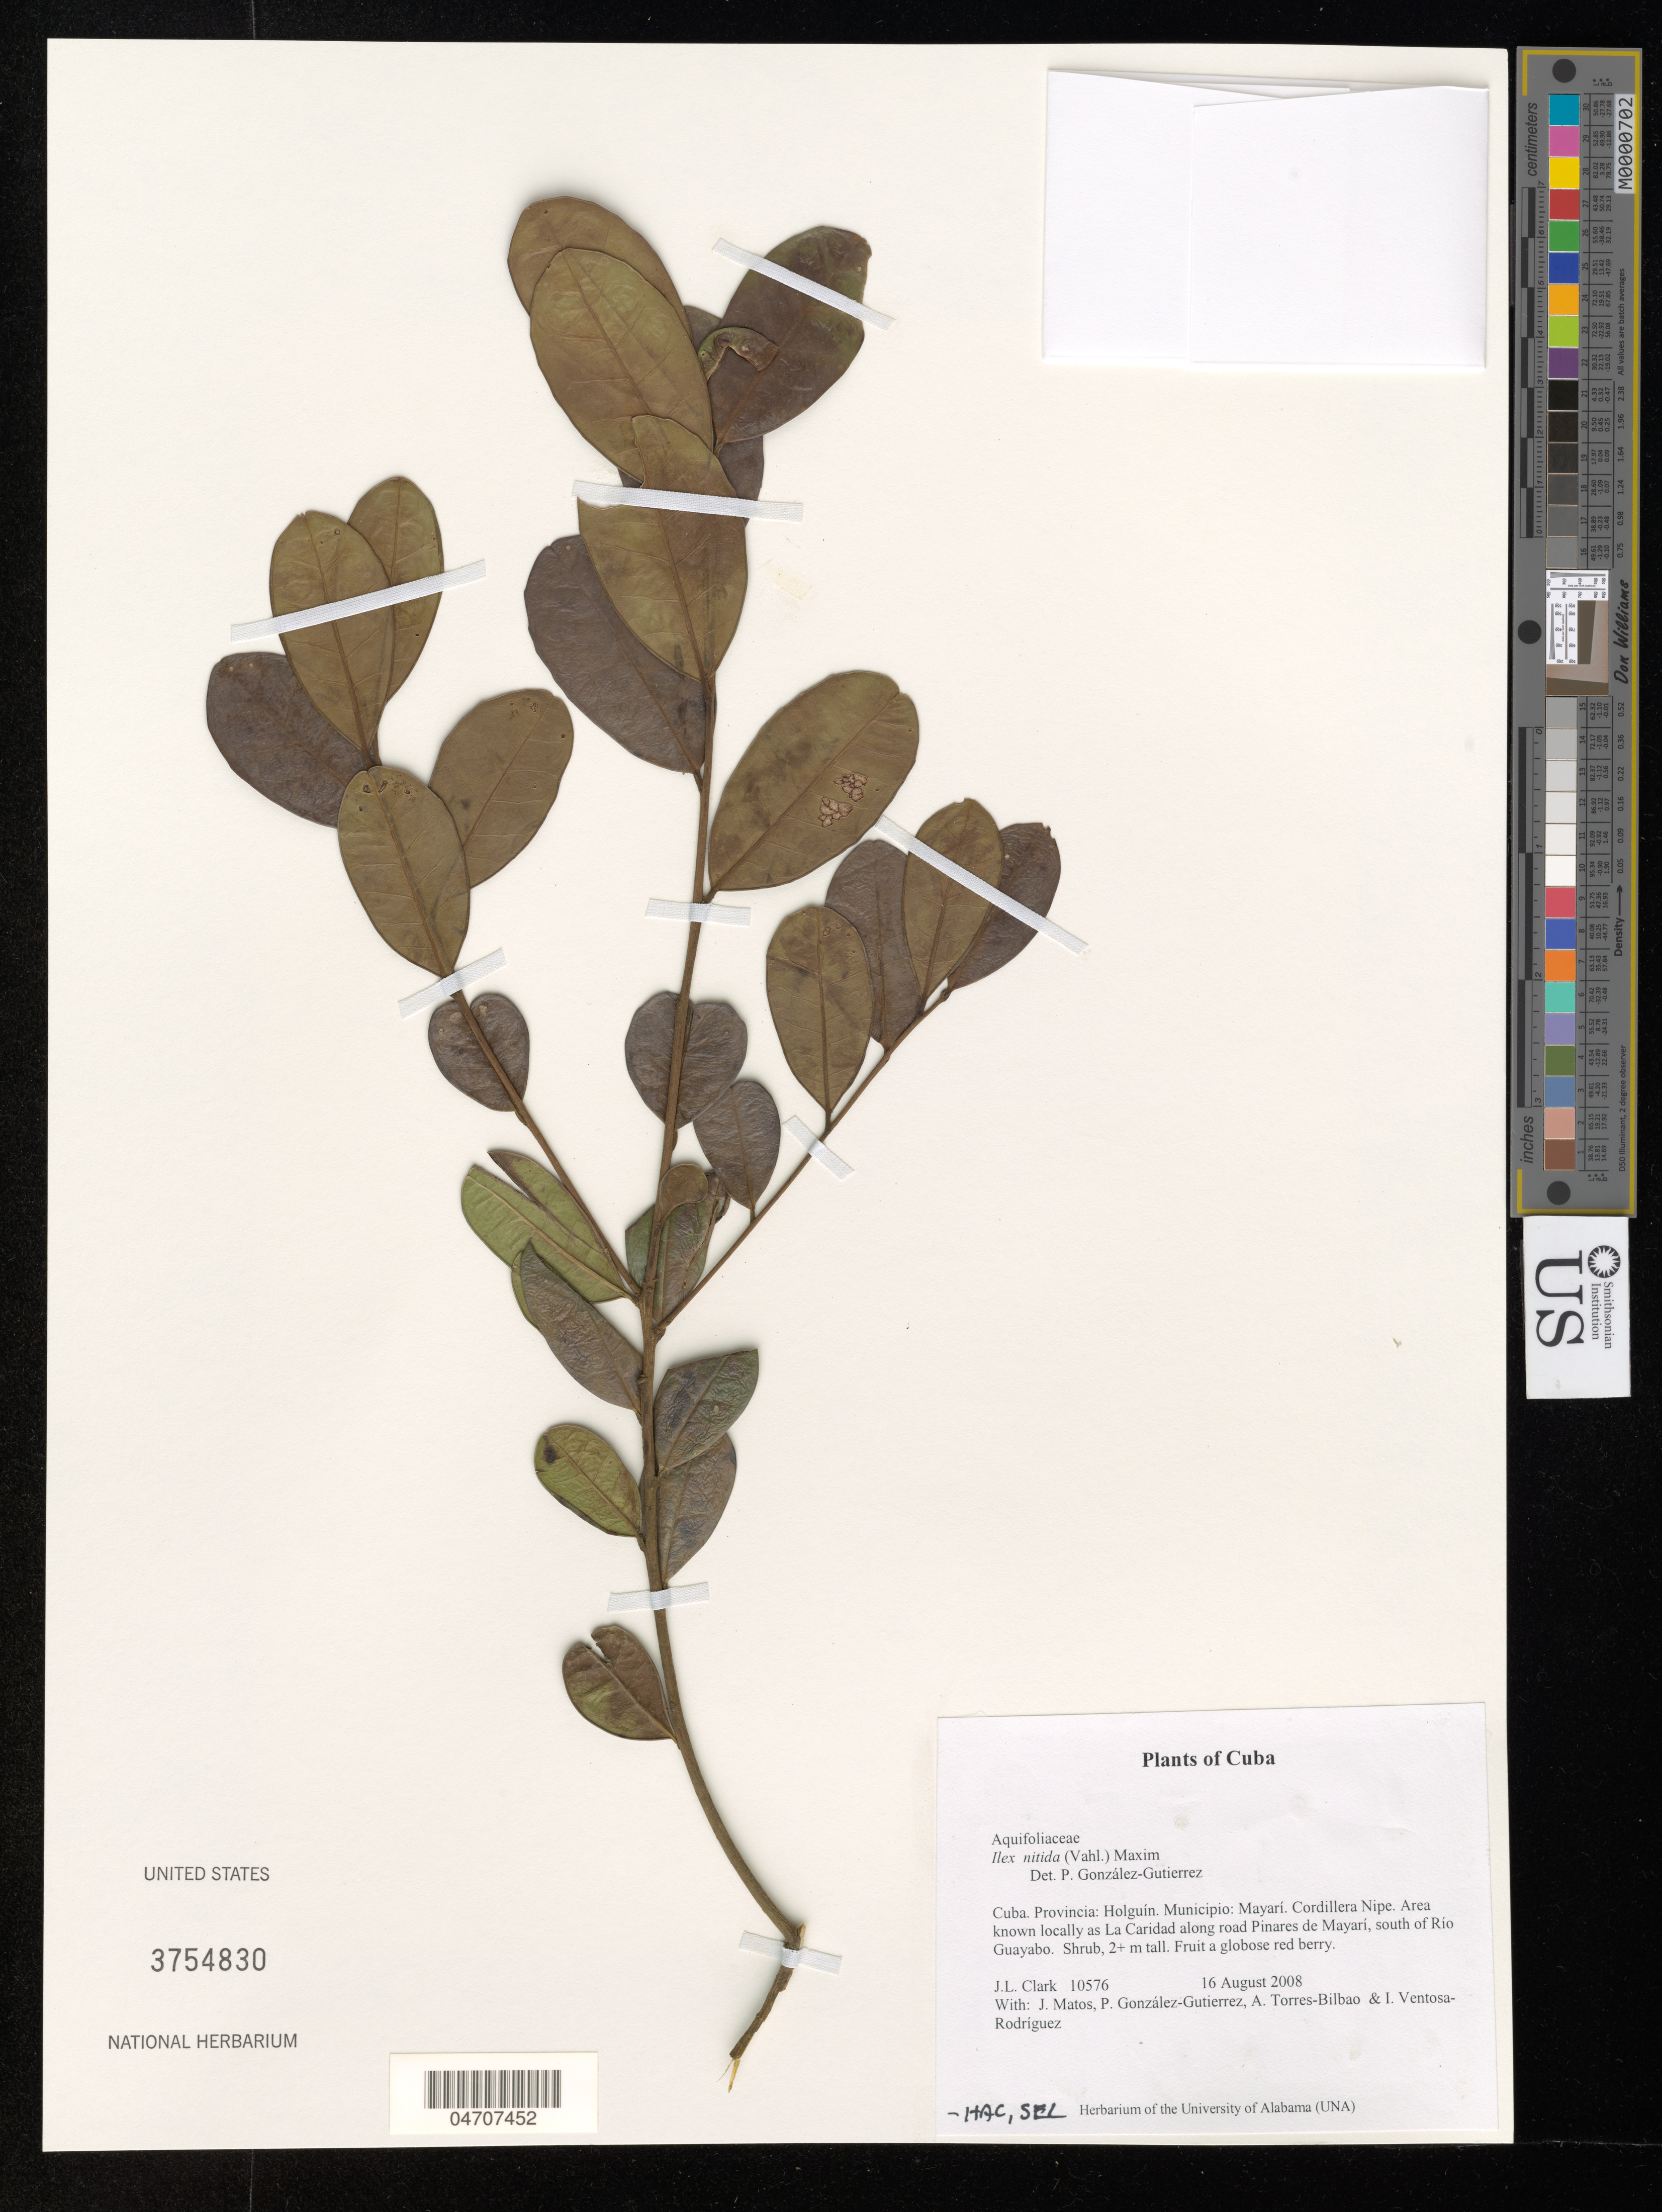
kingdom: Plantae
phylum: Tracheophyta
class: Magnoliopsida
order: Aquifoliales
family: Aquifoliaceae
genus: Ilex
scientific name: Ilex nitida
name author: (Vahl) Maxim.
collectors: J. L. Clark, J. Matos, P. González-Gutiérrez & A. Torres-Bilbao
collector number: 10576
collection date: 2008-08-16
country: Cuba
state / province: Holguín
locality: Municipio: Mayarí. Cordillera Nipe. Area known locally as La Caridad along road Pinares de Mayarí, south of Río Guayabo.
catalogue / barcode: US 3754830